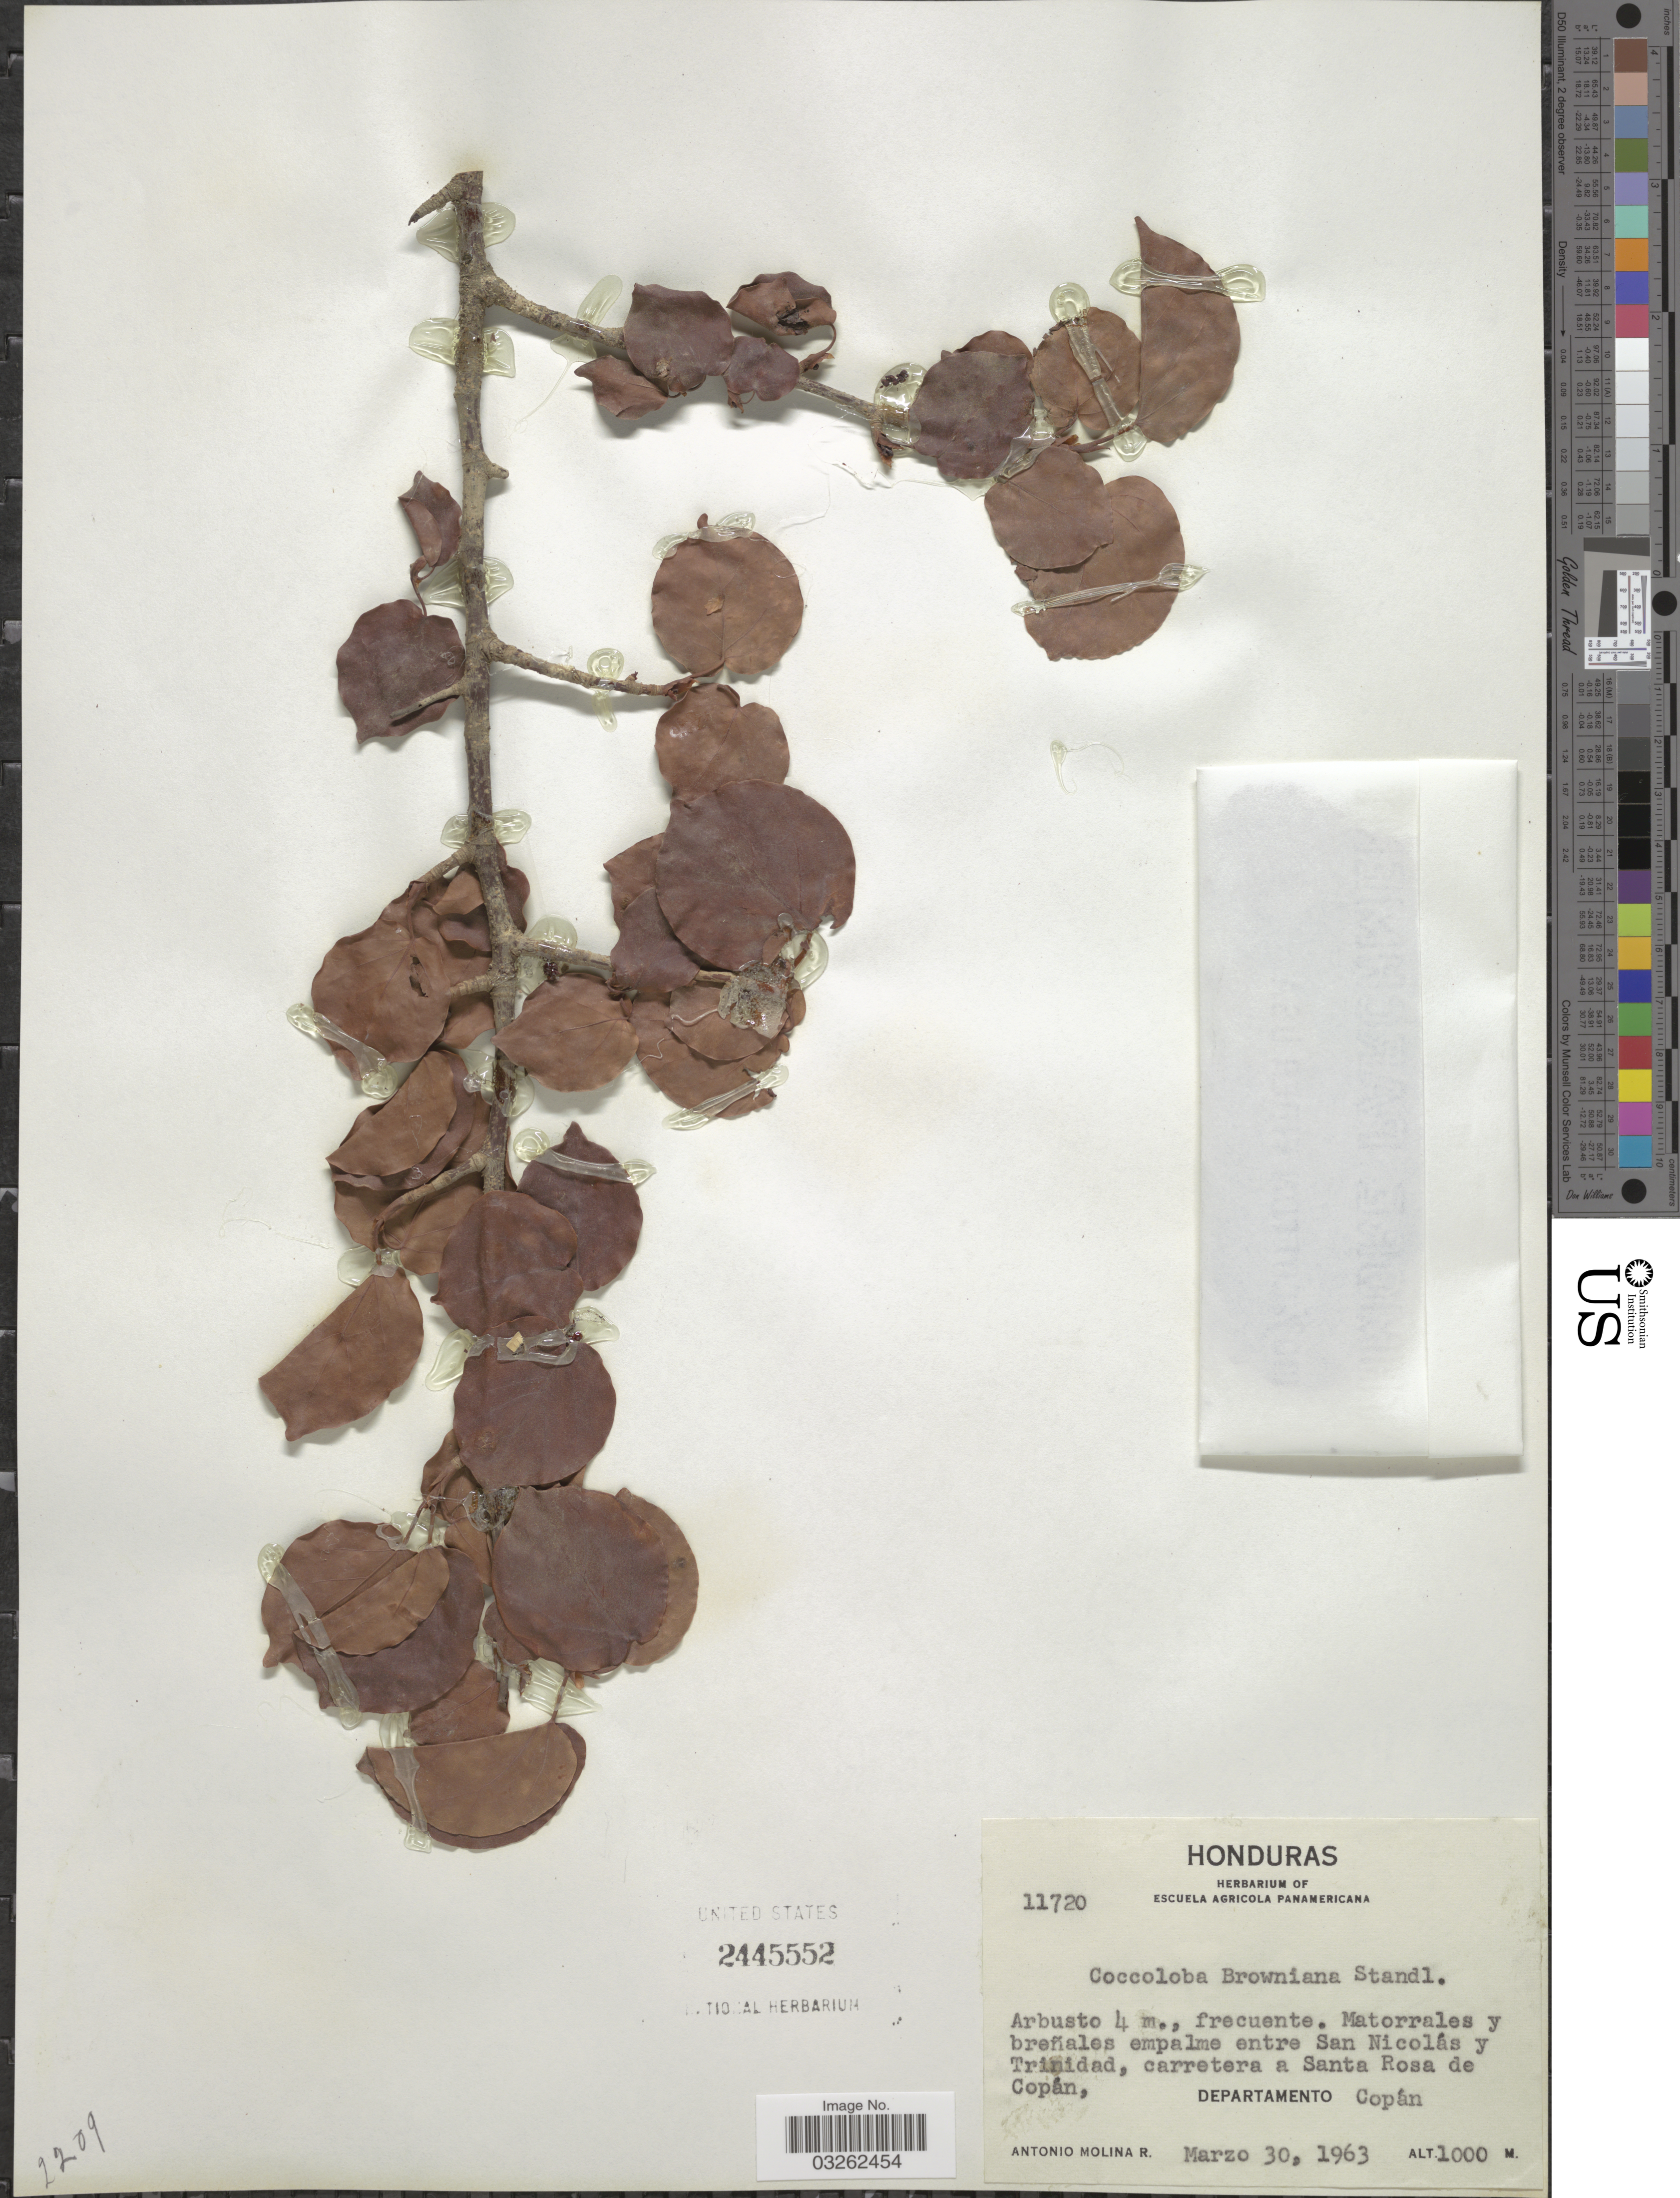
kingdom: Plantae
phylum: Tracheophyta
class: Magnoliopsida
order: Caryophyllales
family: Polygonaceae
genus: Coccoloba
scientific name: Coccoloba acapulcensis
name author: Standl.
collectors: A. Molina R.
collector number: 11720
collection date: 1963-03-30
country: Honduras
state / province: Copán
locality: Matorrales y breñales empalme entre San Nicolás y Trinidad, carretera a Santa Rosa de Copán. Departamento Copán.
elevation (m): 1000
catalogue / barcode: US 2445552